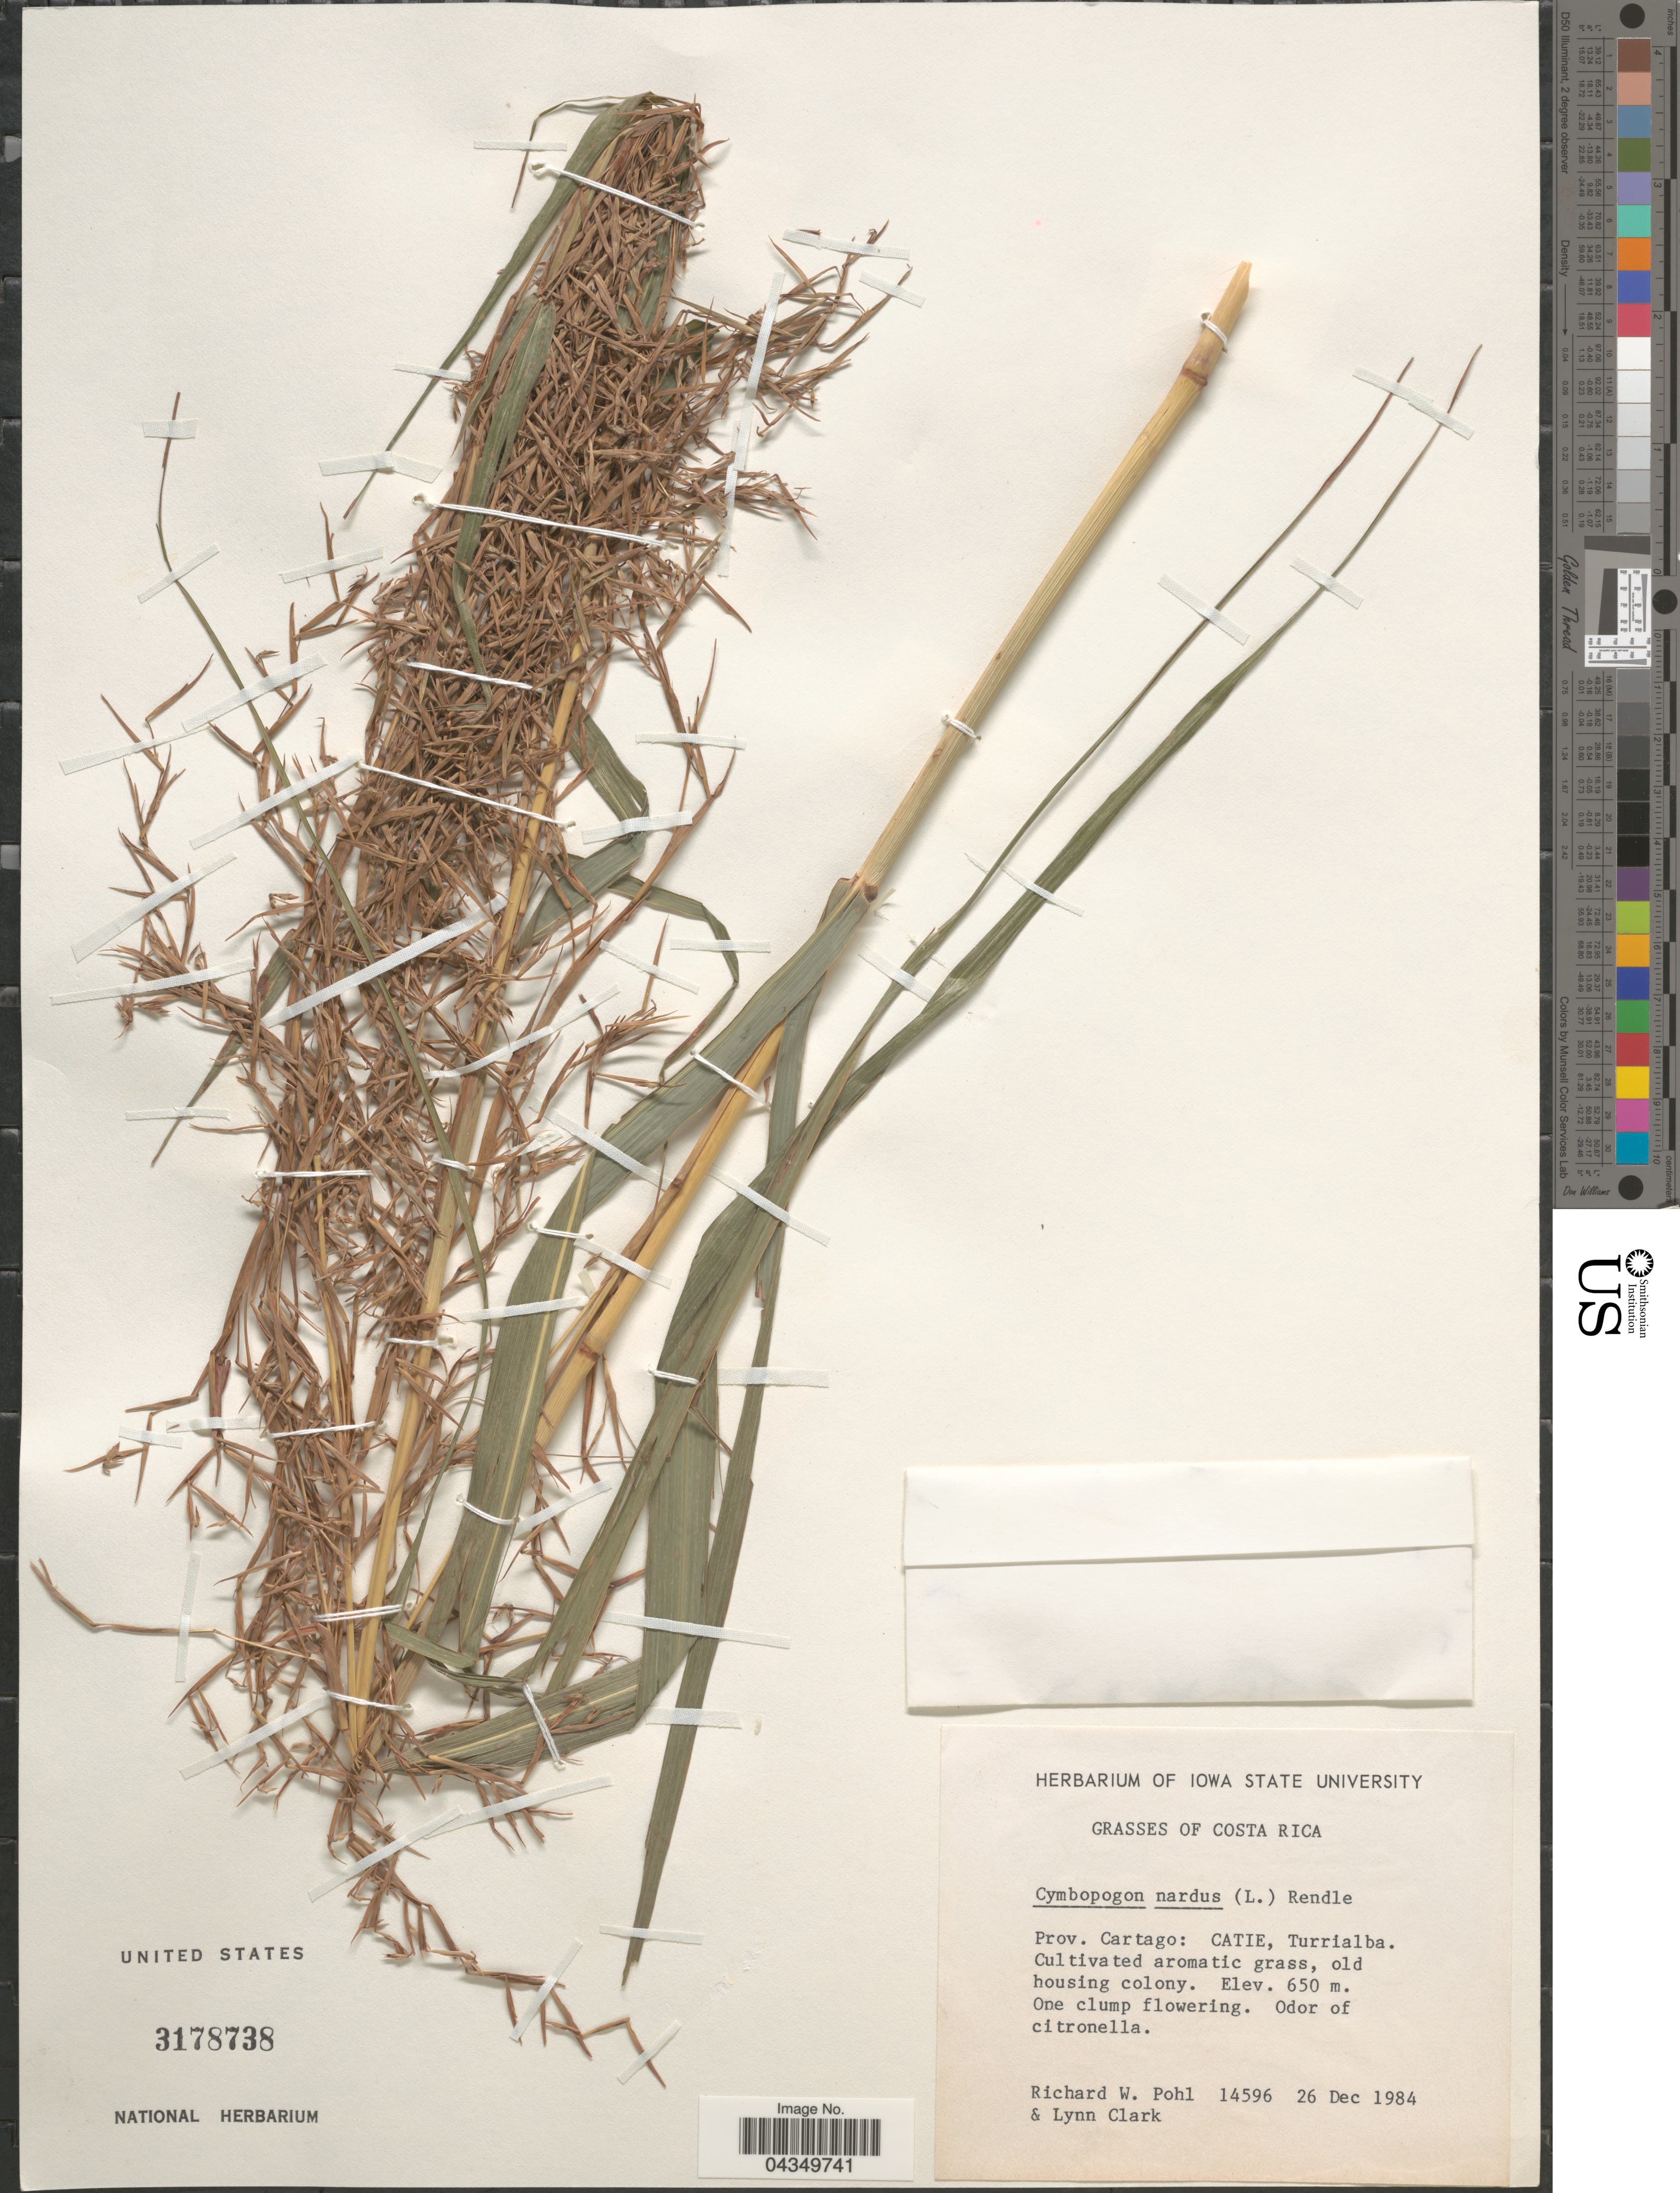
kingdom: Plantae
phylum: Tracheophyta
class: Liliopsida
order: Poales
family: Poaceae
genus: Cymbopogon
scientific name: Cymbopogon nardus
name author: (L.) Rendle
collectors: R. W. Pohl & L. G. Clark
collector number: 14596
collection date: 1984-12-26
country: Costa Rica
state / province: Cartago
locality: CATIE, Turrialba.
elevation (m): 650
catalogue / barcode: US 3178738